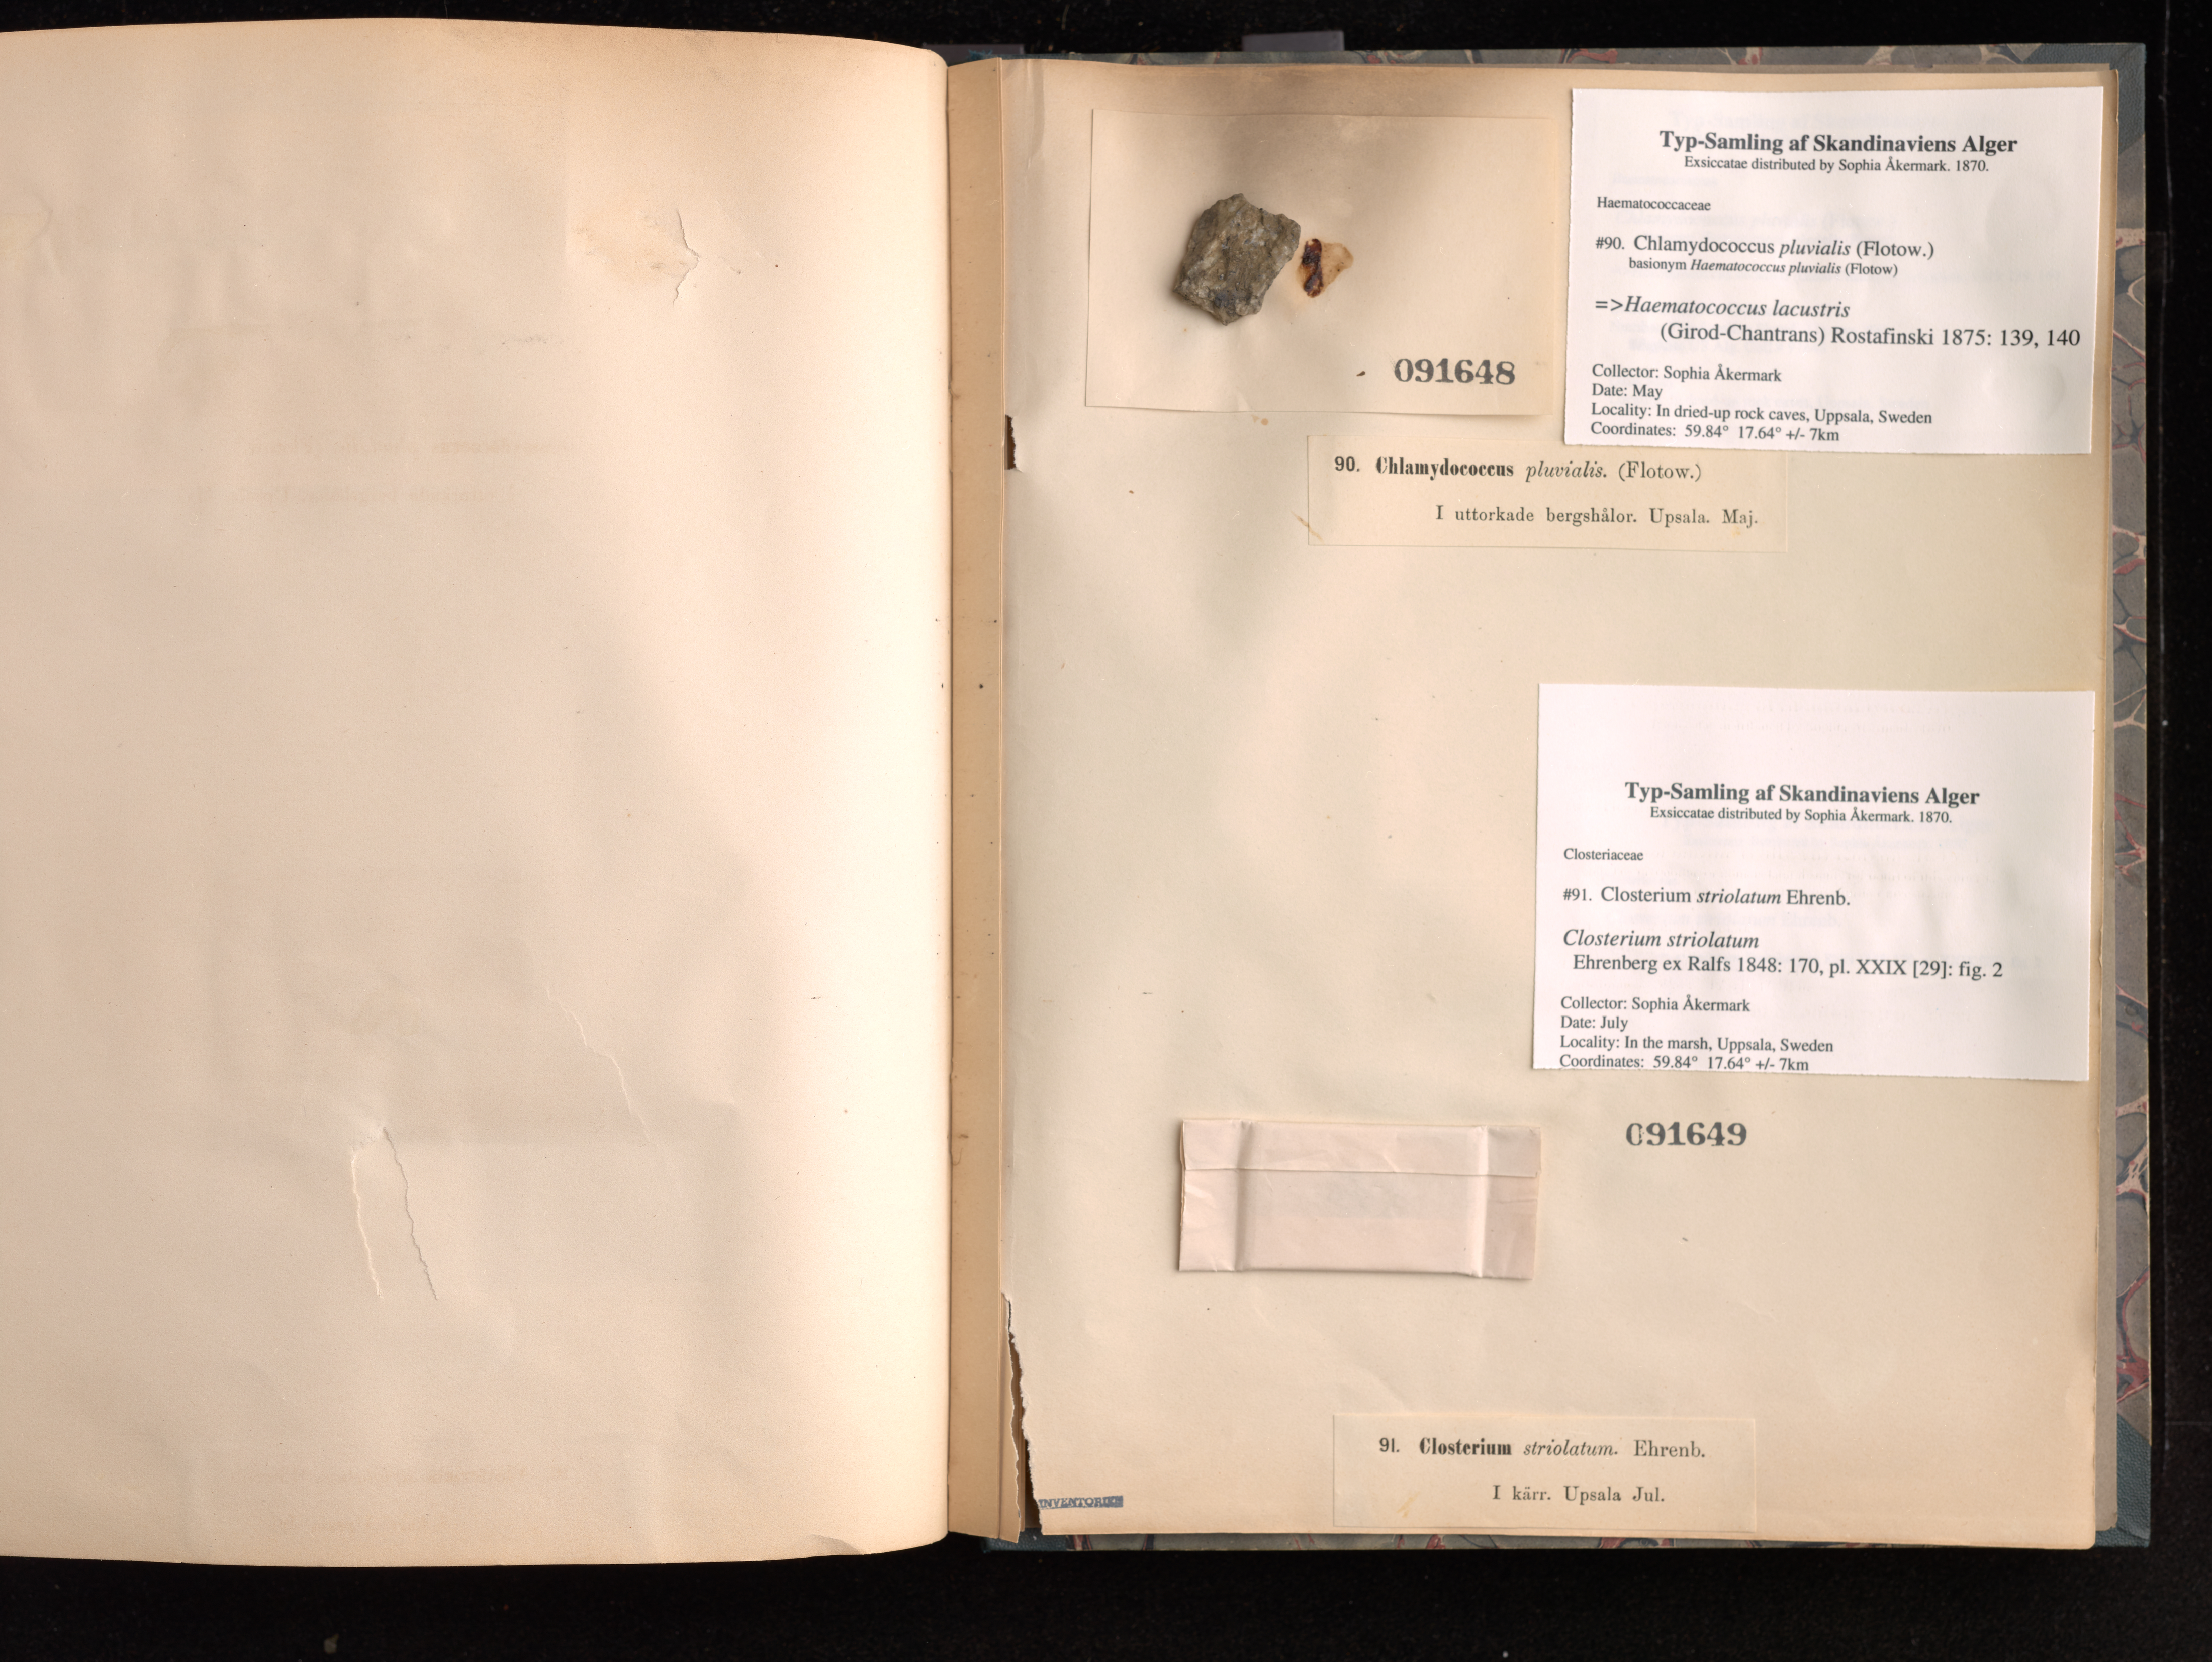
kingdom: Plantae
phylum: Charophyta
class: Zygnematophyceae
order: Zygnematales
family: Closteriaceae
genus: Closterium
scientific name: Closterium striolatum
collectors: S. Akermark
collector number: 91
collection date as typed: Jul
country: Sweden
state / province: Uppsala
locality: Uppsala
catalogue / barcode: US 91649